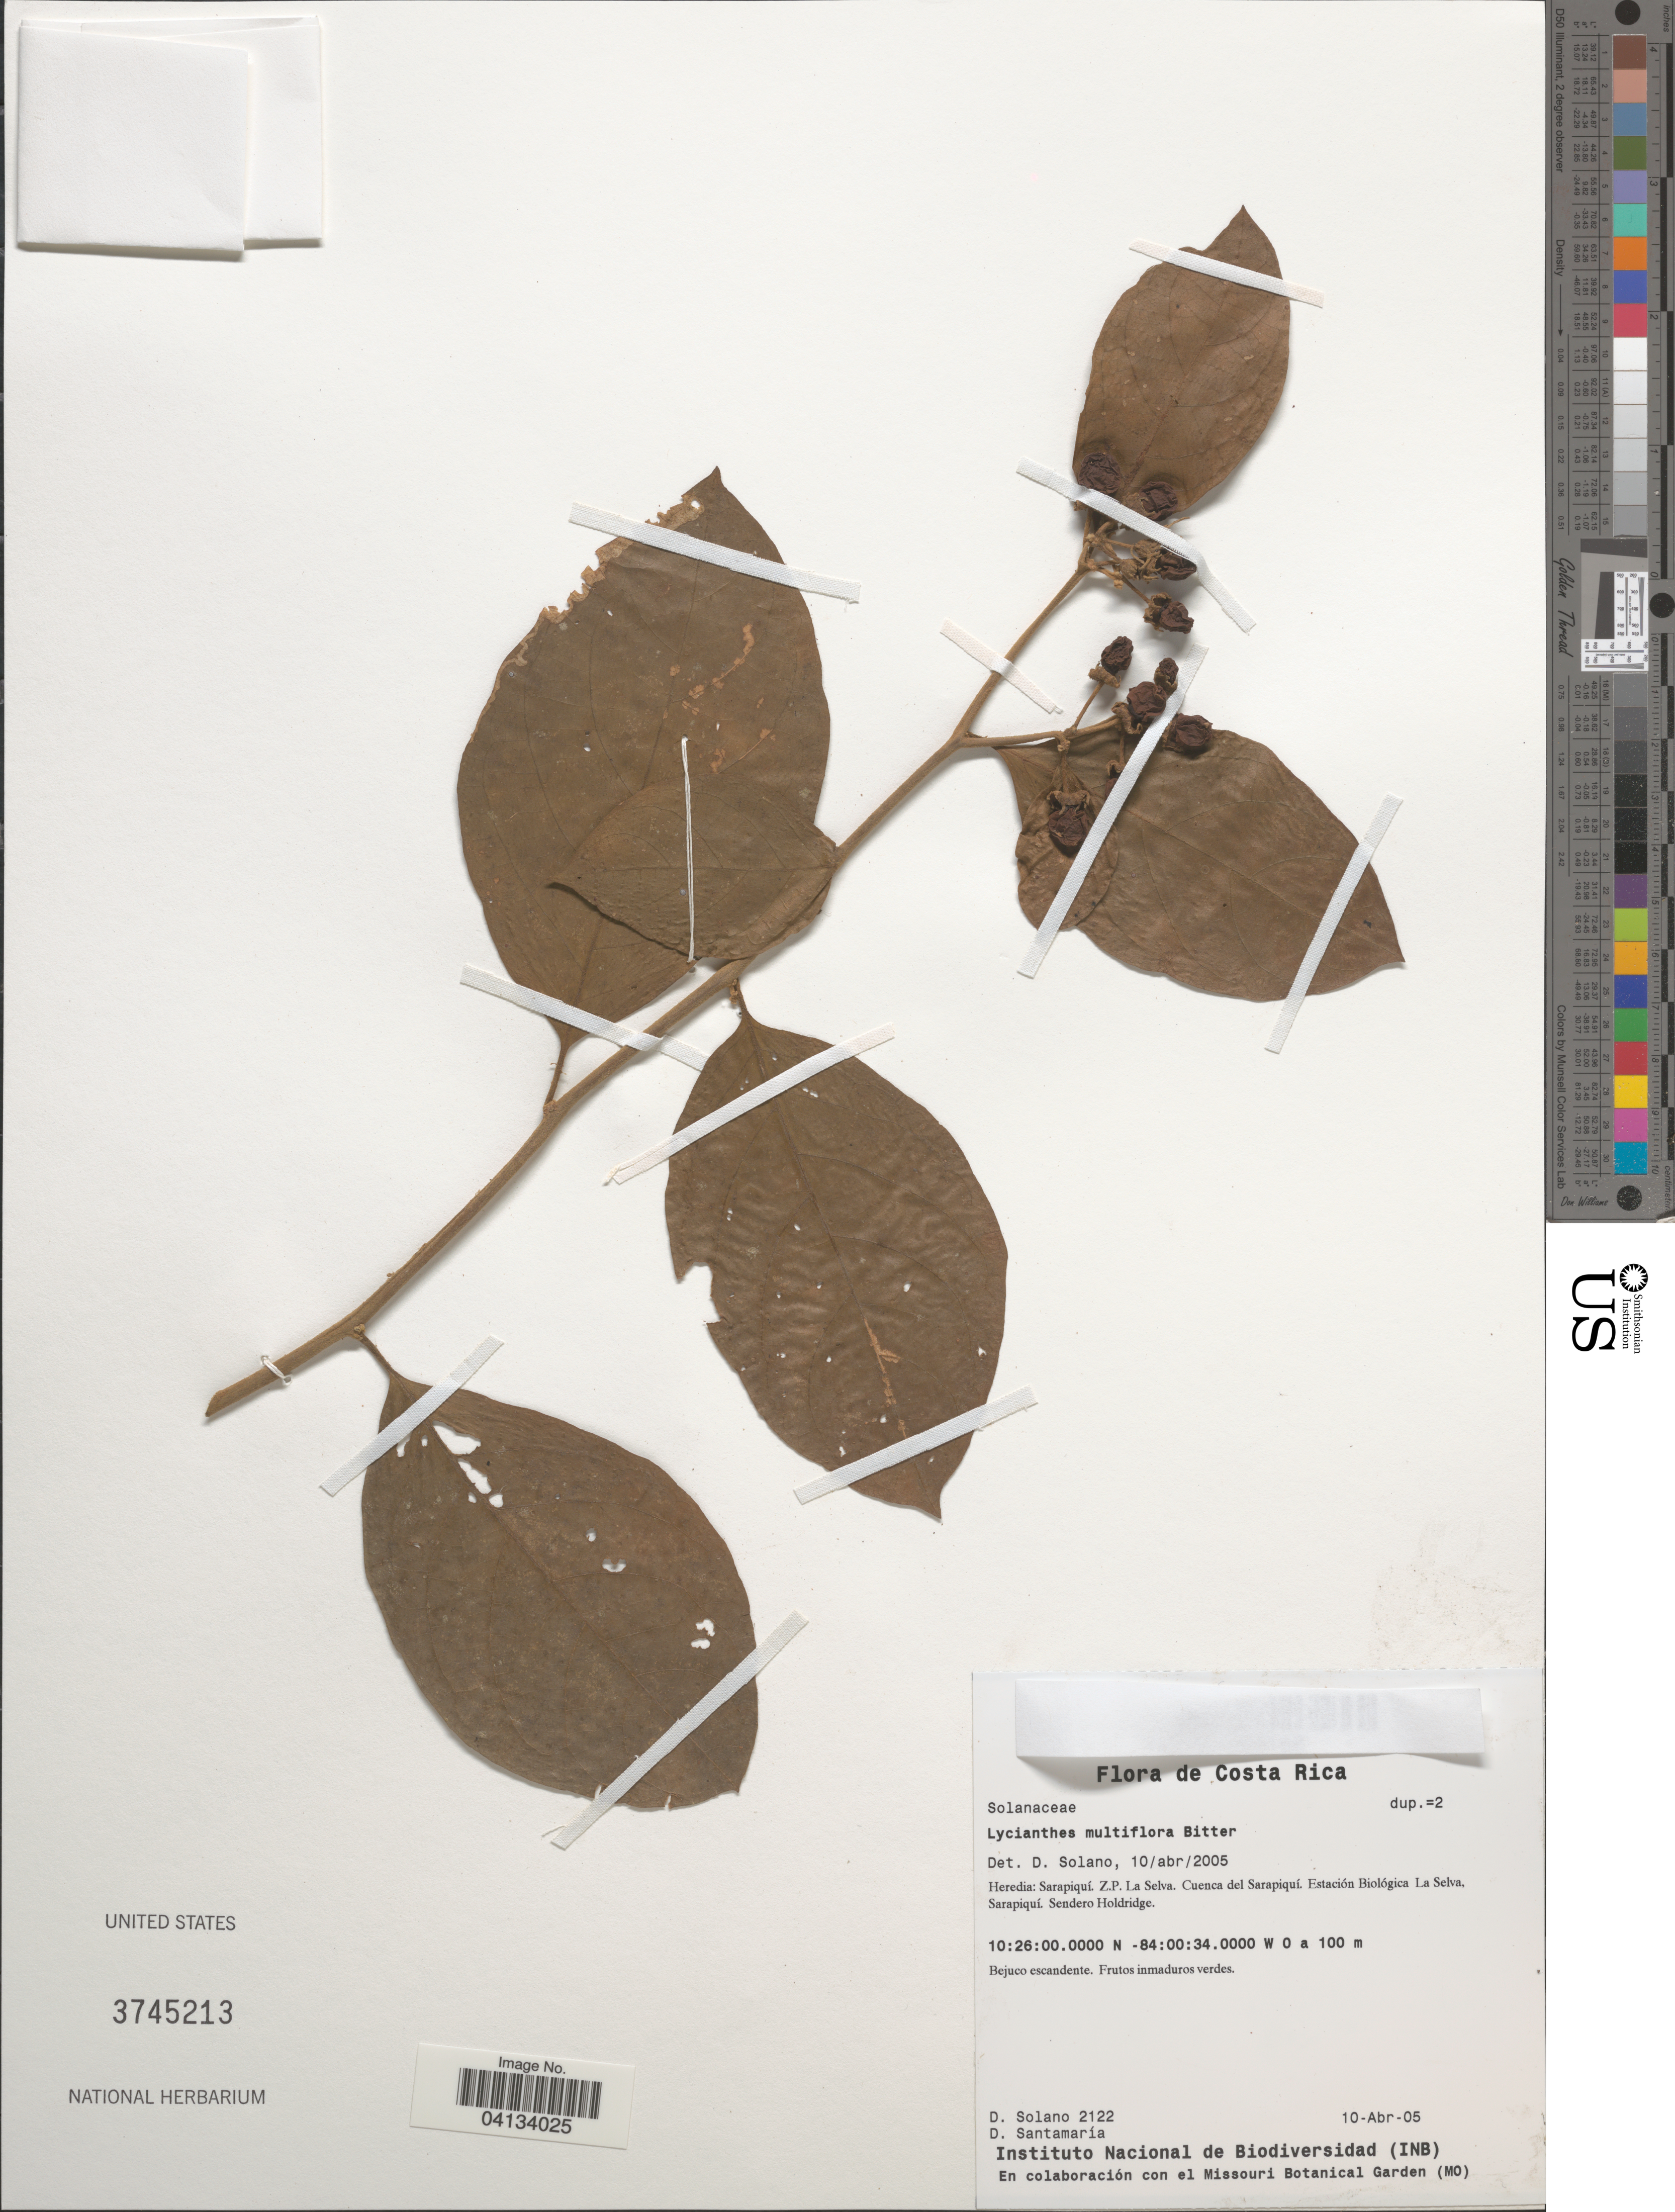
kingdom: Plantae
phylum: Tracheophyta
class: Magnoliopsida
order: Solanales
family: Solanaceae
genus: Lycianthes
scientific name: Lycianthes multiflora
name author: Bitter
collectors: D. Solano & D. Santamaria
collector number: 2122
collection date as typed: Transcribed d/m/y: 10/4/5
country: Costa Rica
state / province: Heredia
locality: Sarapiquí. Z.P. La Selva. Cuenca del Sarapiquí. Estación Biológica La Selva, Sarapiquí. Sendero Holdridge.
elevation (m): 0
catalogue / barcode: US 3745213